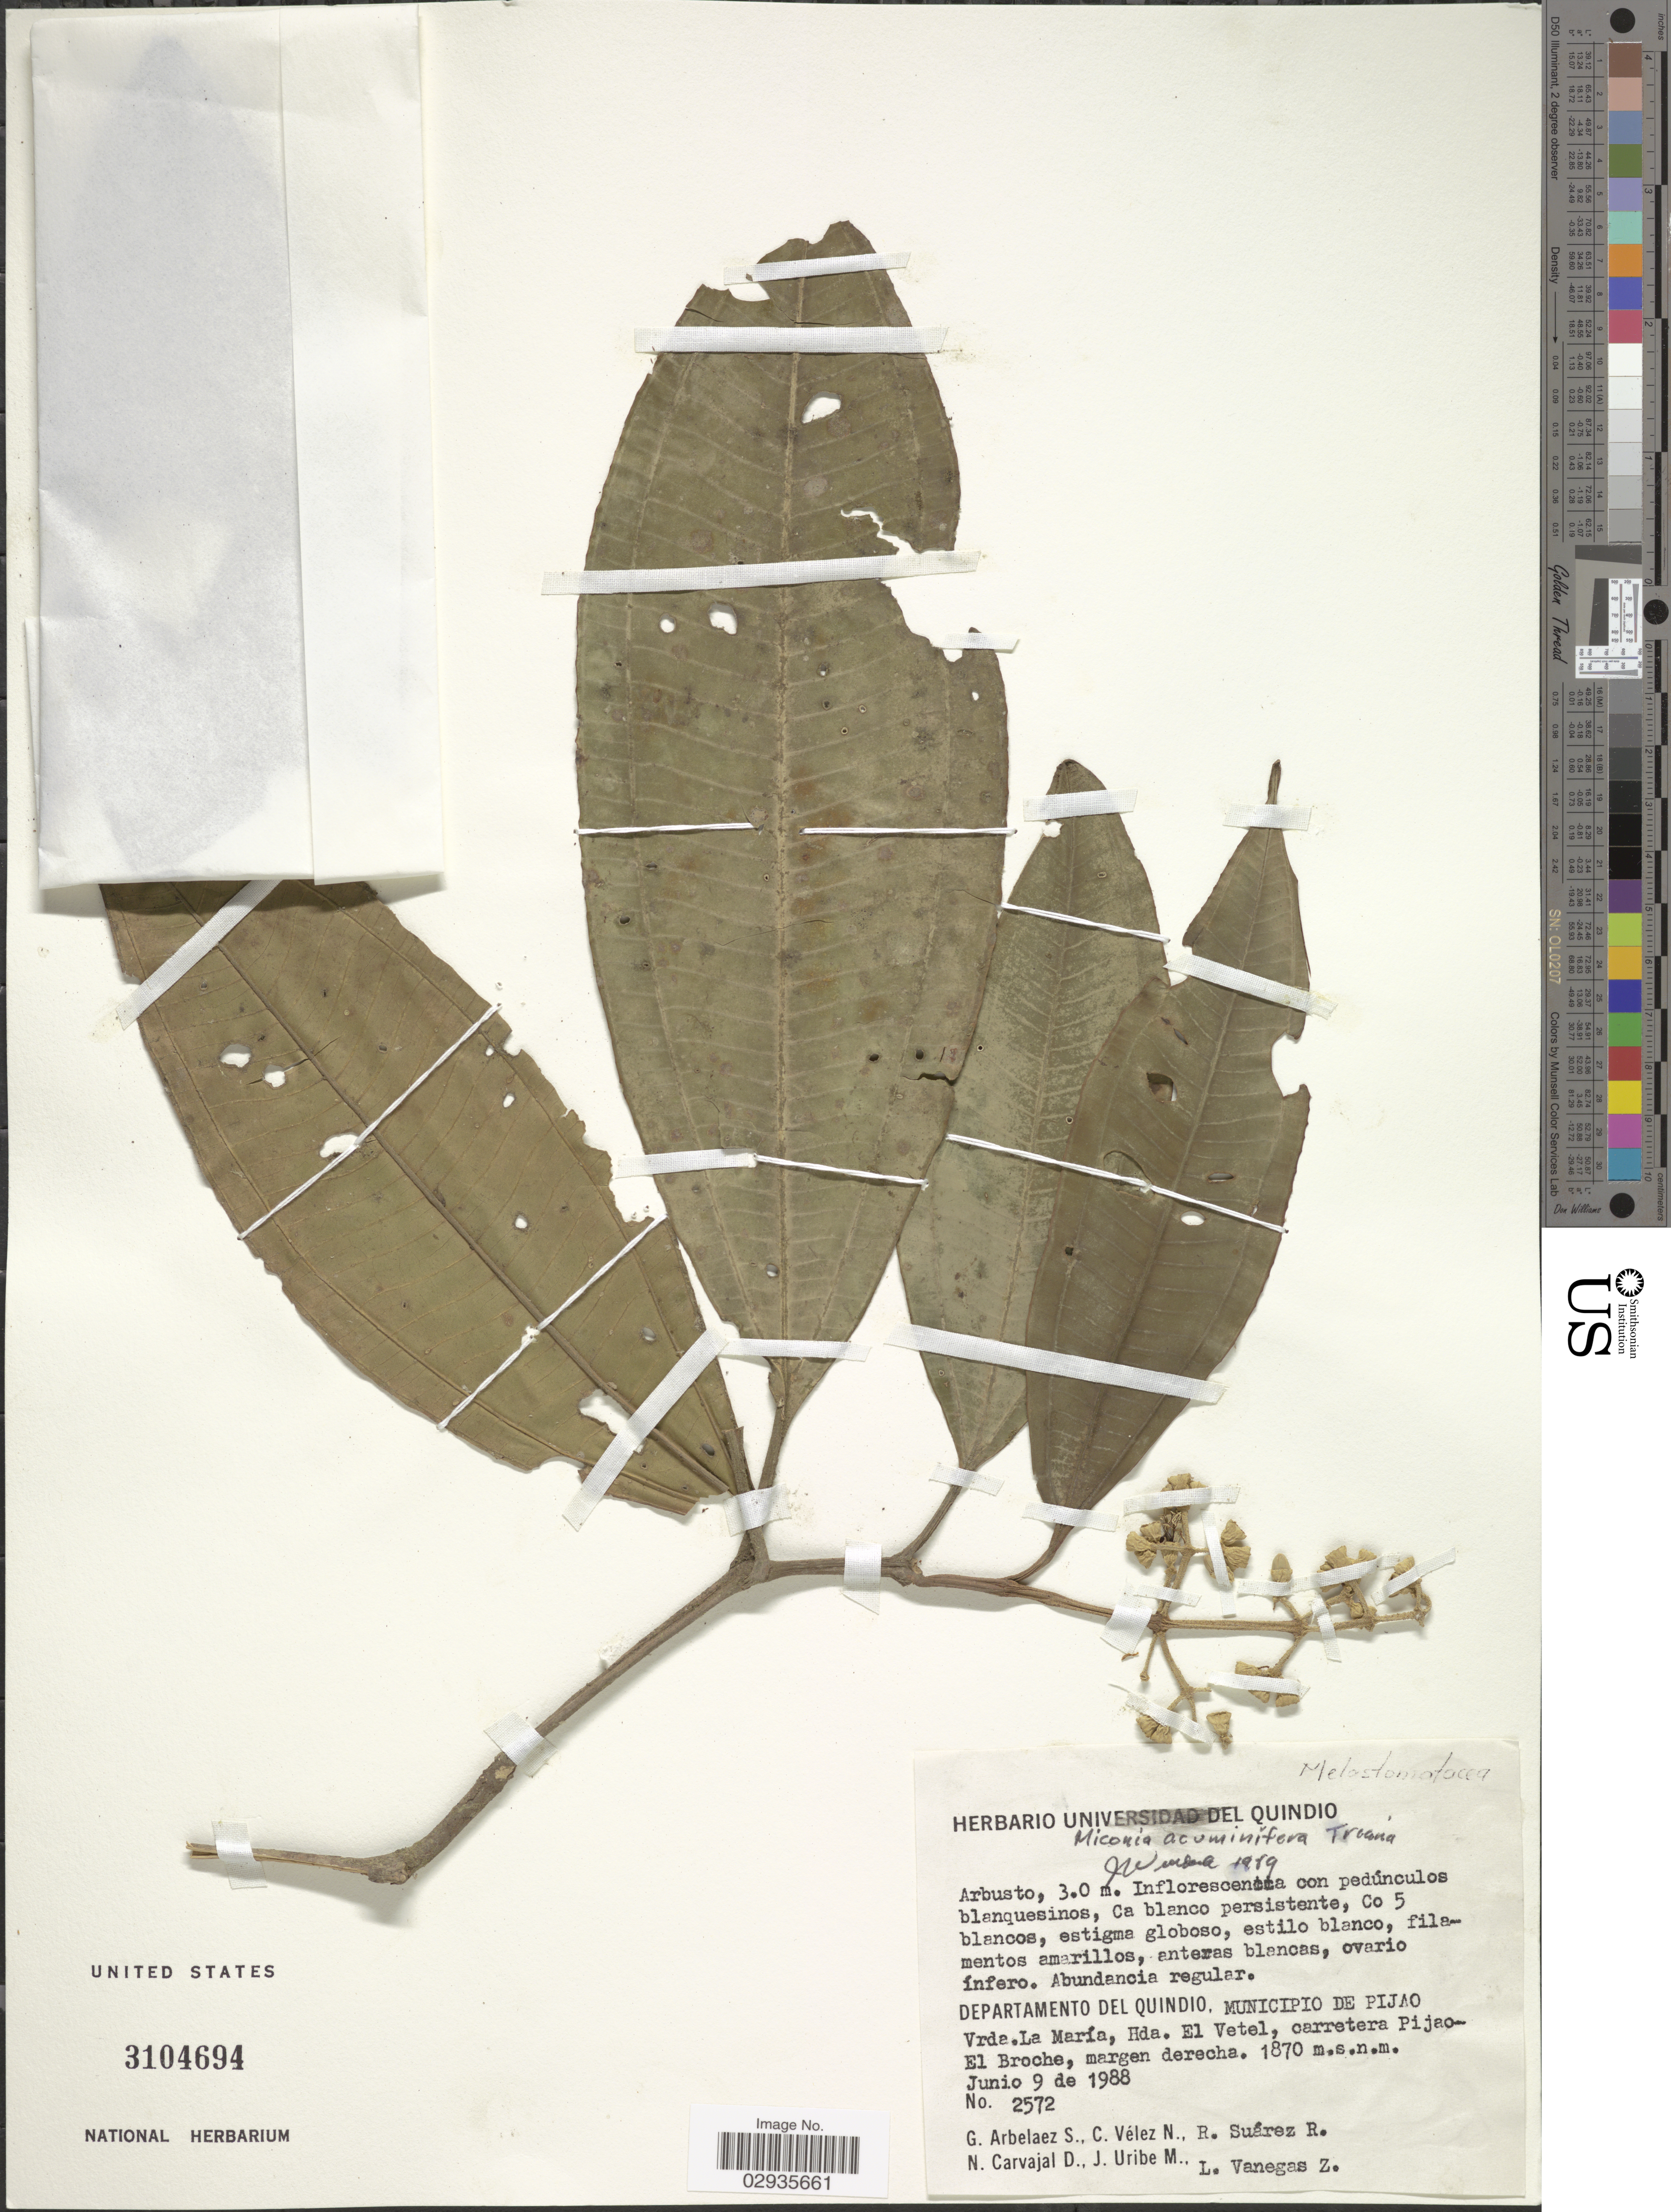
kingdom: Plantae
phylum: Tracheophyta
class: Magnoliopsida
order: Myrtales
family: Melastomataceae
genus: Miconia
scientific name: Miconia acuminifera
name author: Triana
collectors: G. Arbelaez S., C. Vélez N., R. Suarez-R., N. Carvajal D. & et al.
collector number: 2572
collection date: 1988-06-09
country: Colombia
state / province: Quindío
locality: Departamento del Quindio. Municipio de Pijao. Vrda. La María, Hda. El Vetel, carretera Pijao-El Broche, margen derecha.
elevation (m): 1870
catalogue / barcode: US 3104694